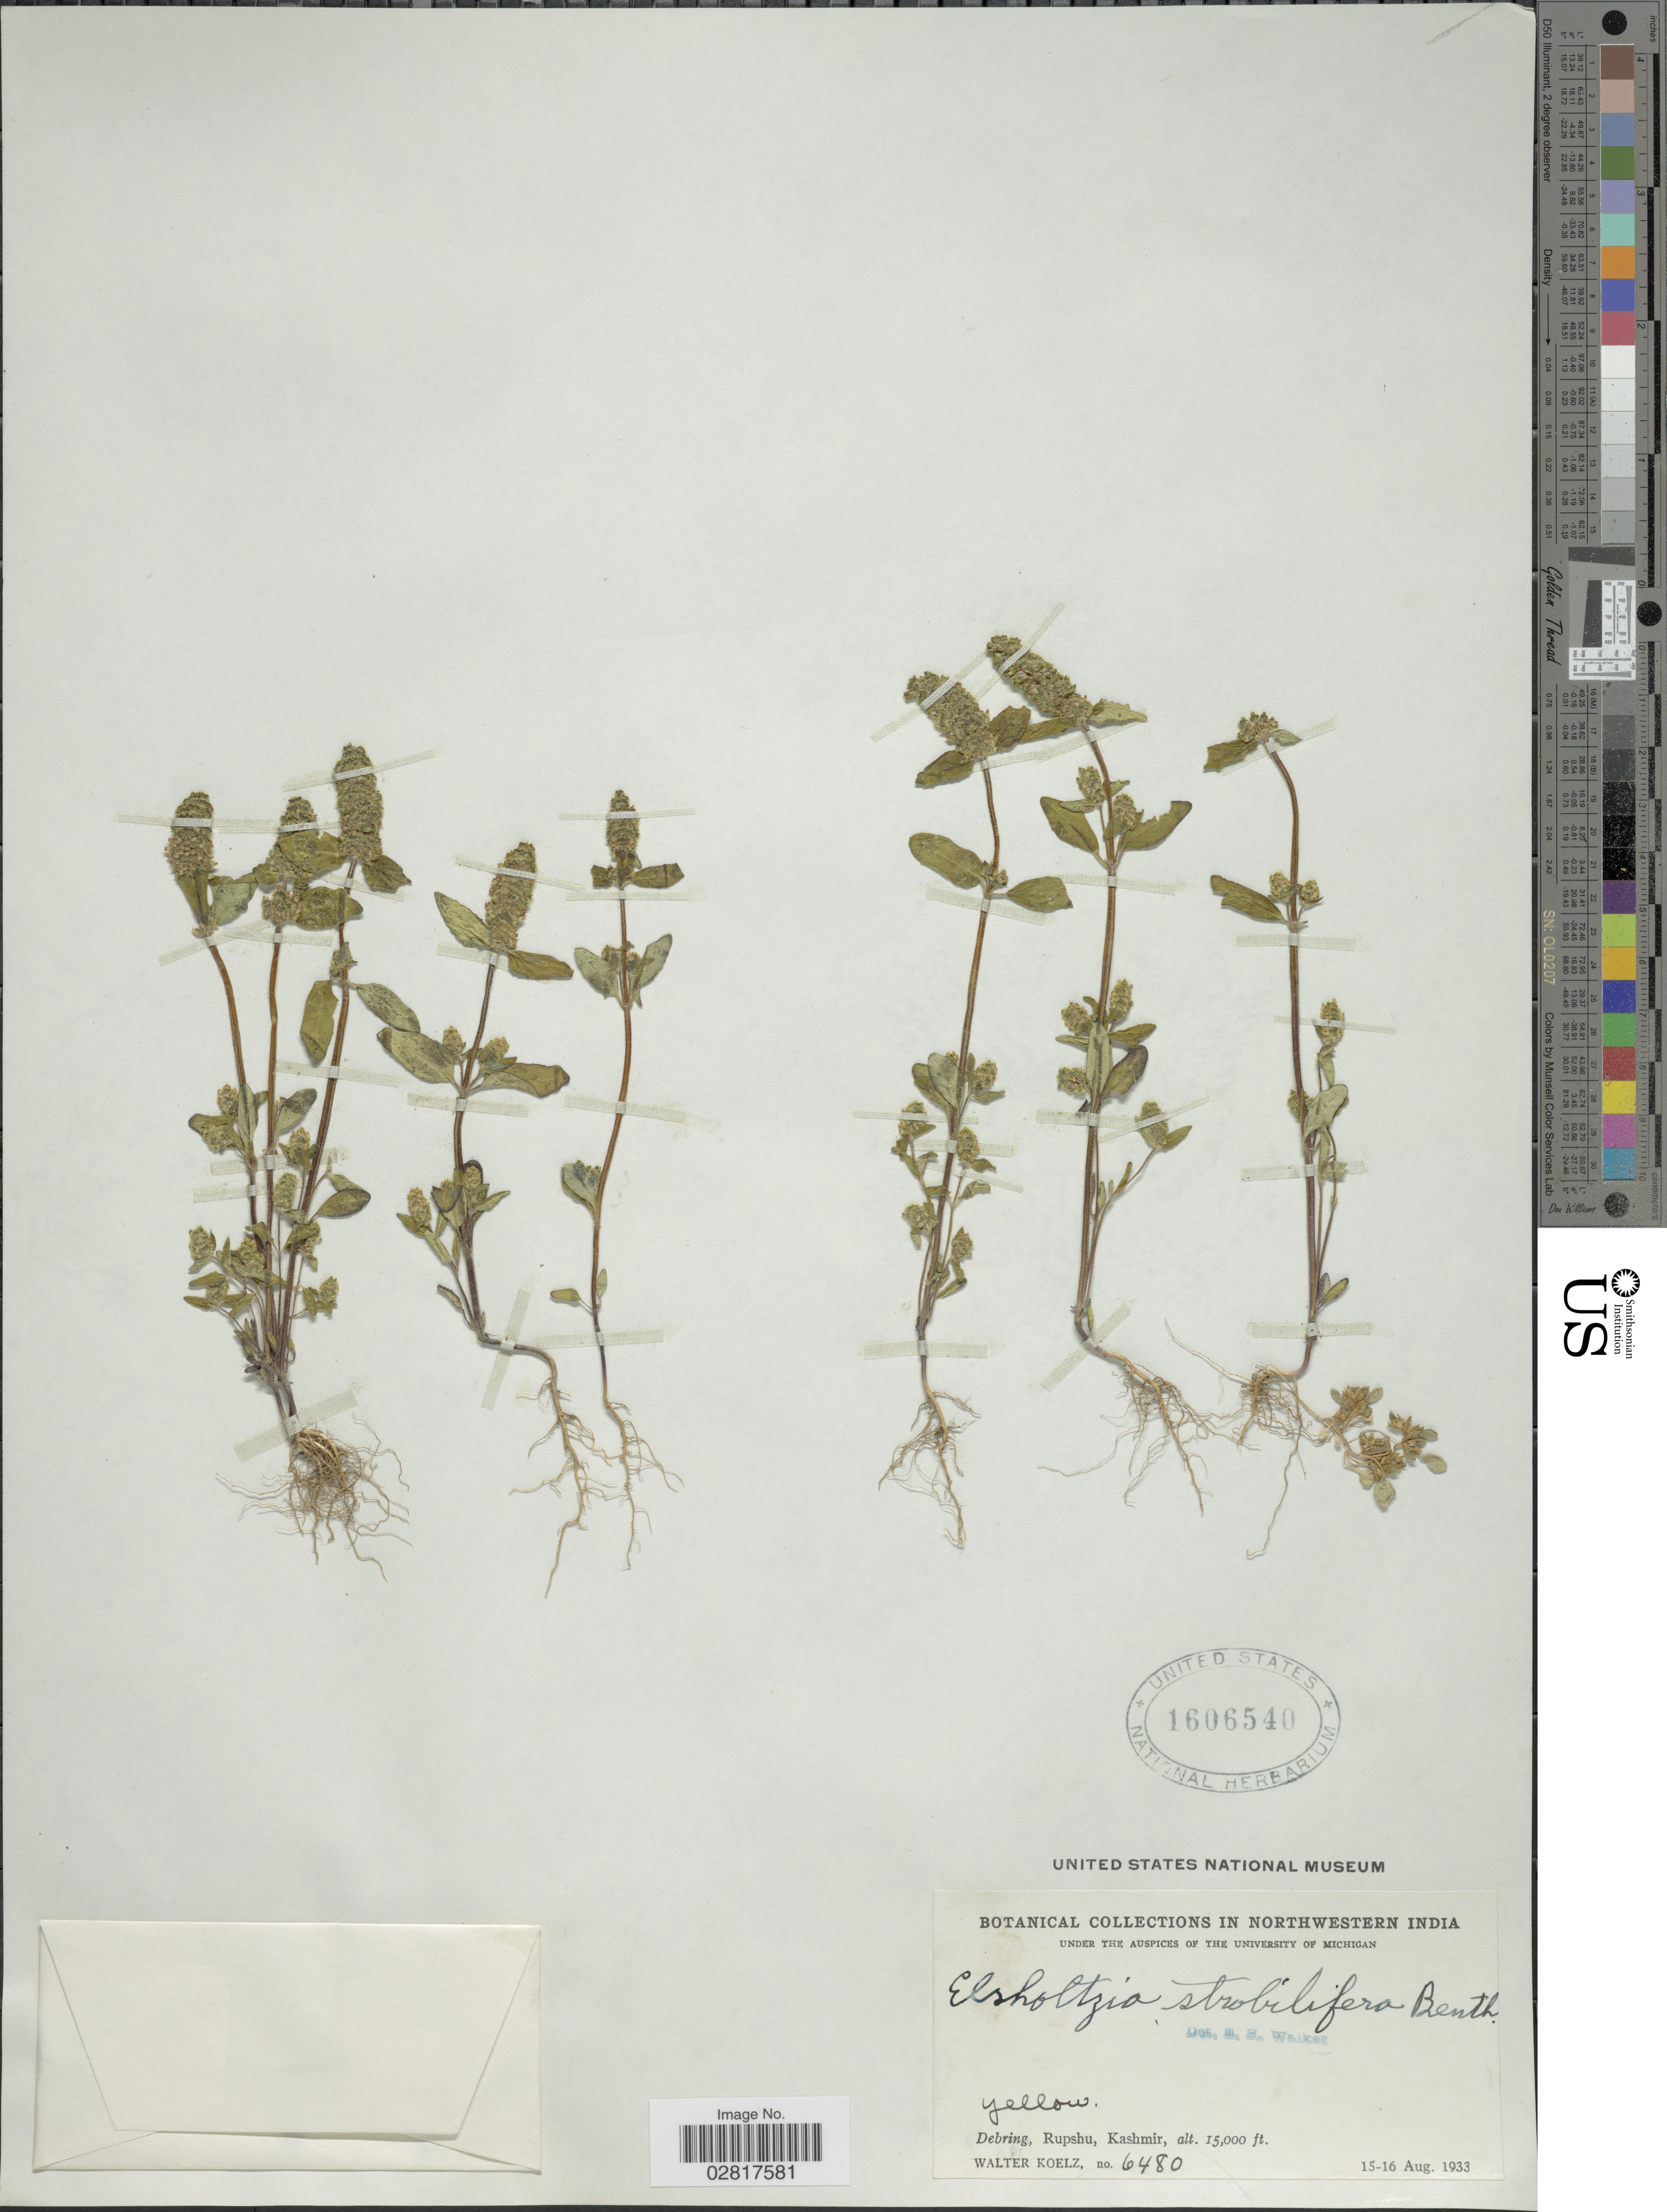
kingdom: Plantae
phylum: Tracheophyta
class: Magnoliopsida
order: Lamiales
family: Lamiaceae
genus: Elsholtzia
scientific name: Elsholtzia strobilifera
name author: (Benth.) Benth.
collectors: W. N. Koelz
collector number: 6480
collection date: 1933-08-15/1933-08-16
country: India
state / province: Jammu and Kashmir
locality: Northwestern India, Debring, Rupshu, Kashmir.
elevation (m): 4572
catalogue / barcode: US 1606540